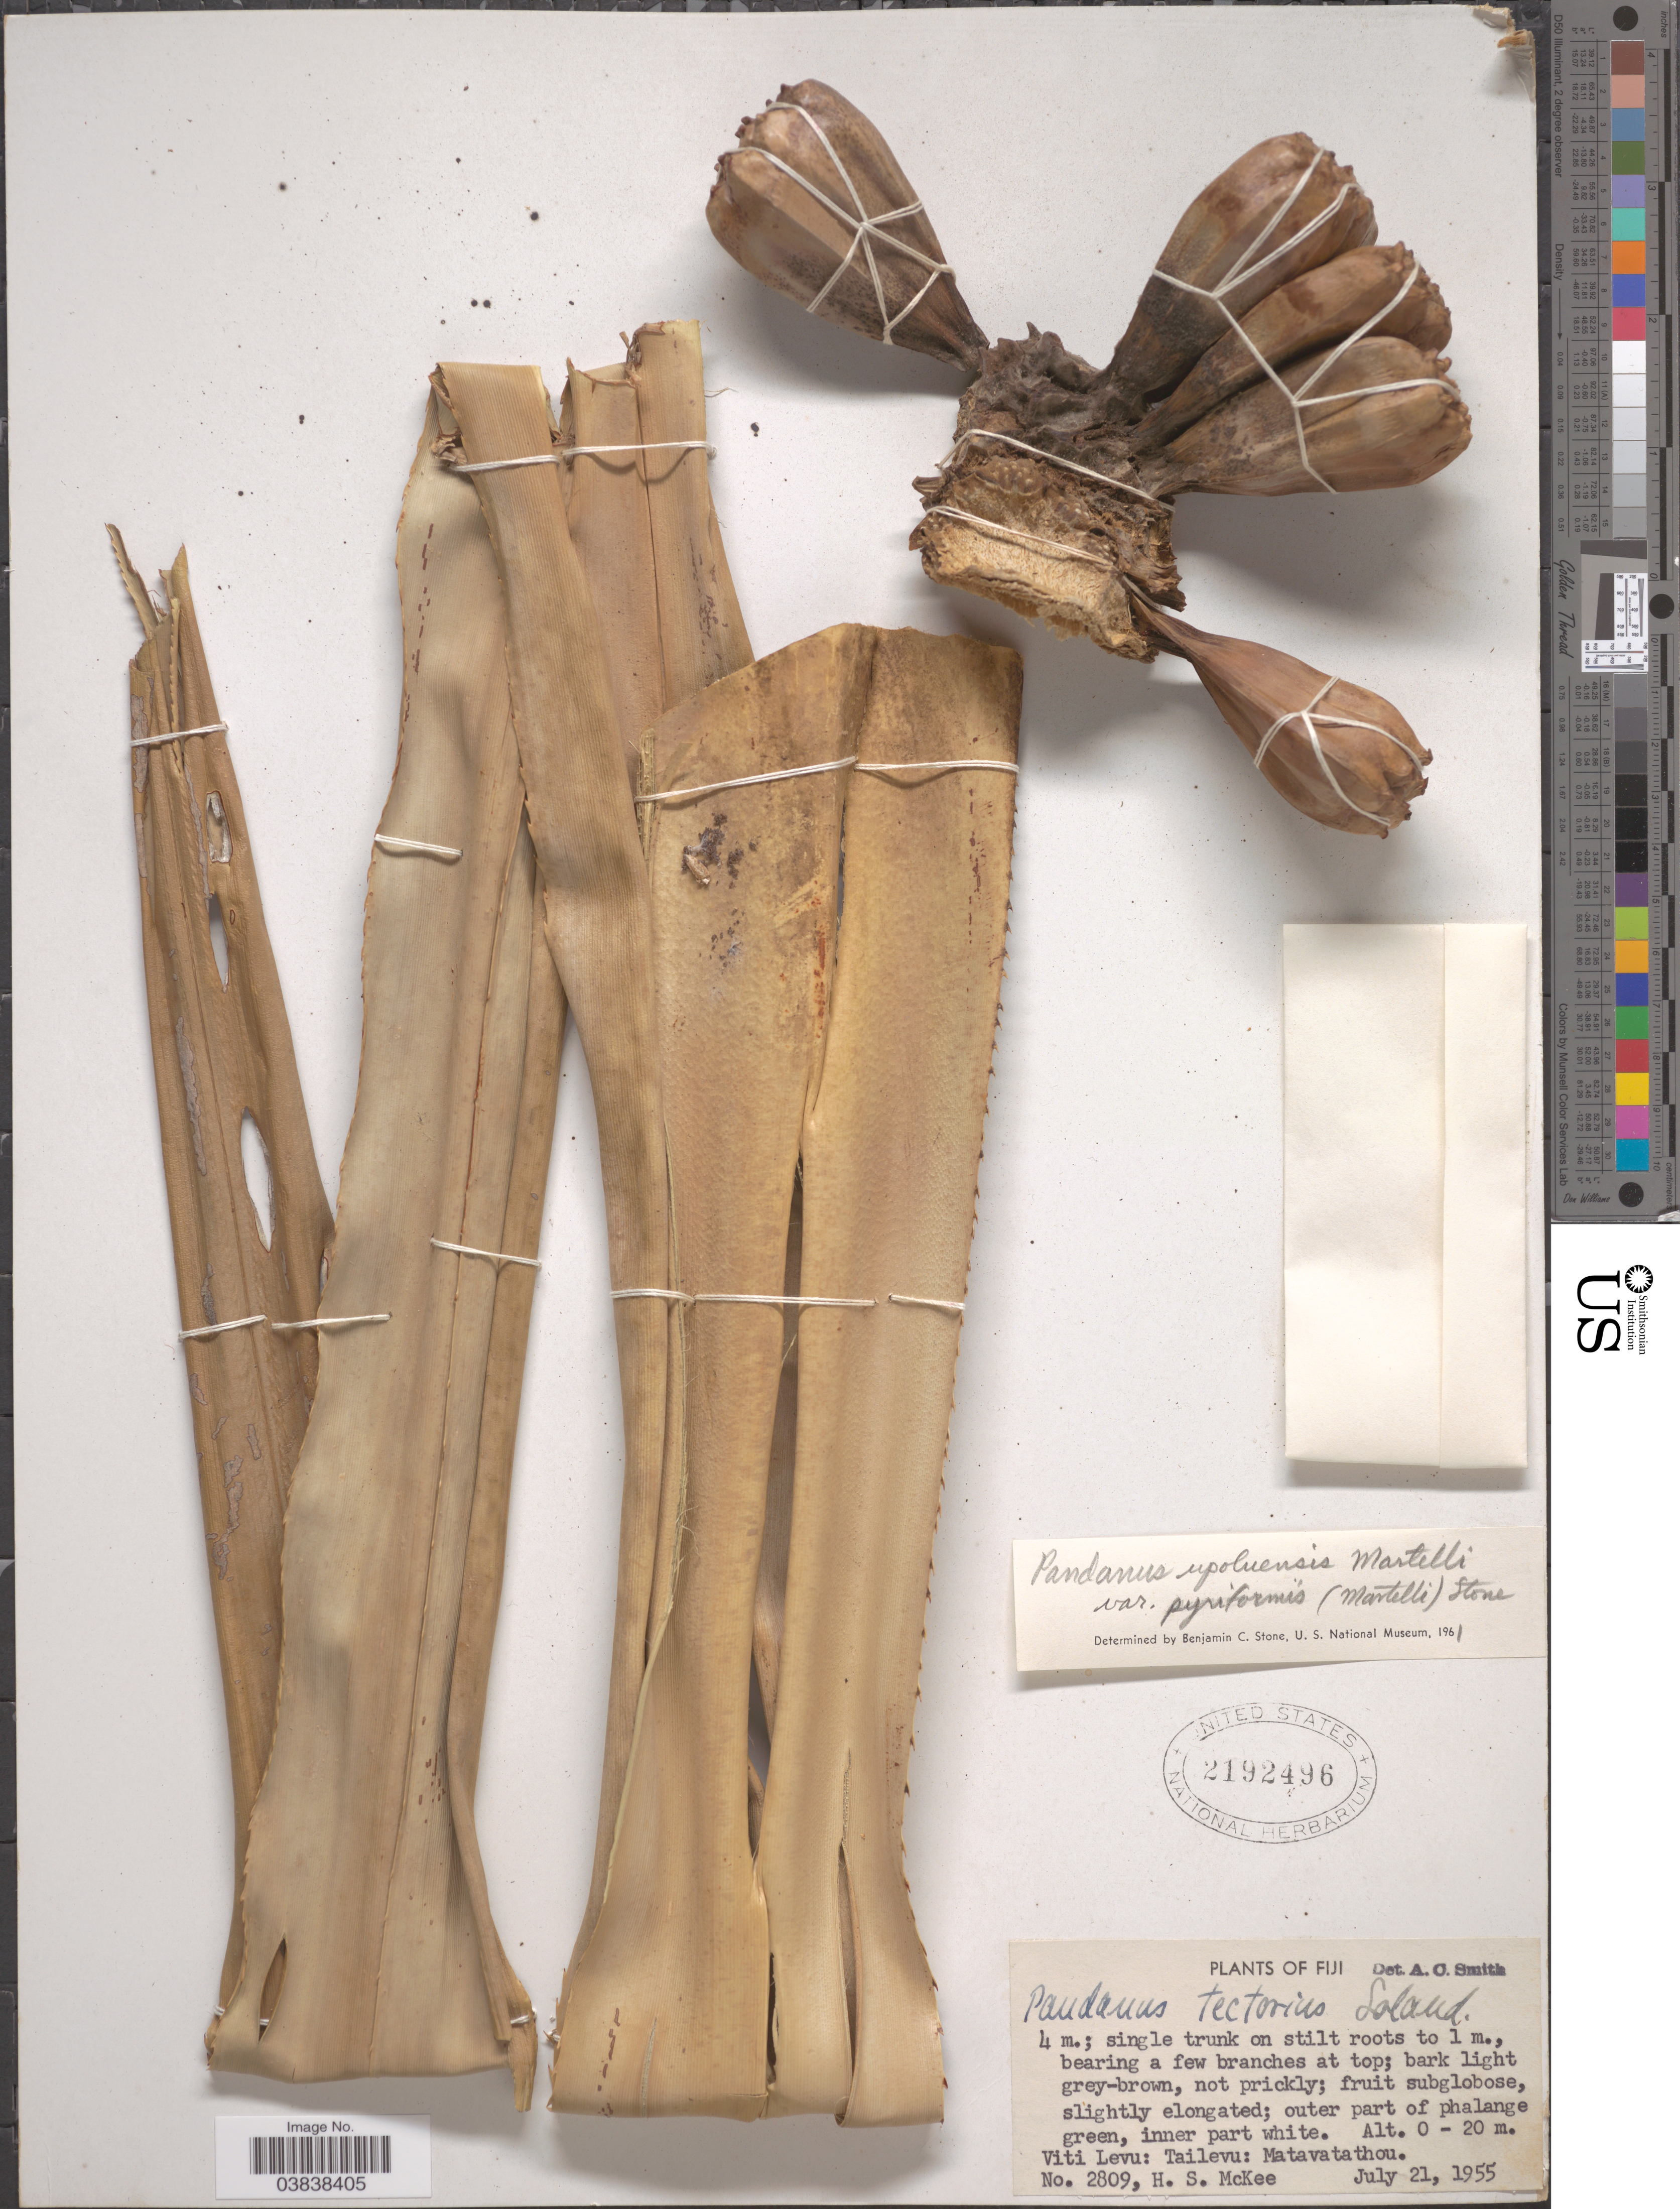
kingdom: Plantae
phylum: Tracheophyta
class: Liliopsida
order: Pandanales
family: Pandanaceae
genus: Pandanus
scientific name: Pandanus upoluensis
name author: Martelli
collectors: H. S. McKee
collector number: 2809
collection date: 1955-07-21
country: Fiji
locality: Viti Levu: Tailevu: Matavatathou.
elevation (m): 0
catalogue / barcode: US 2192496